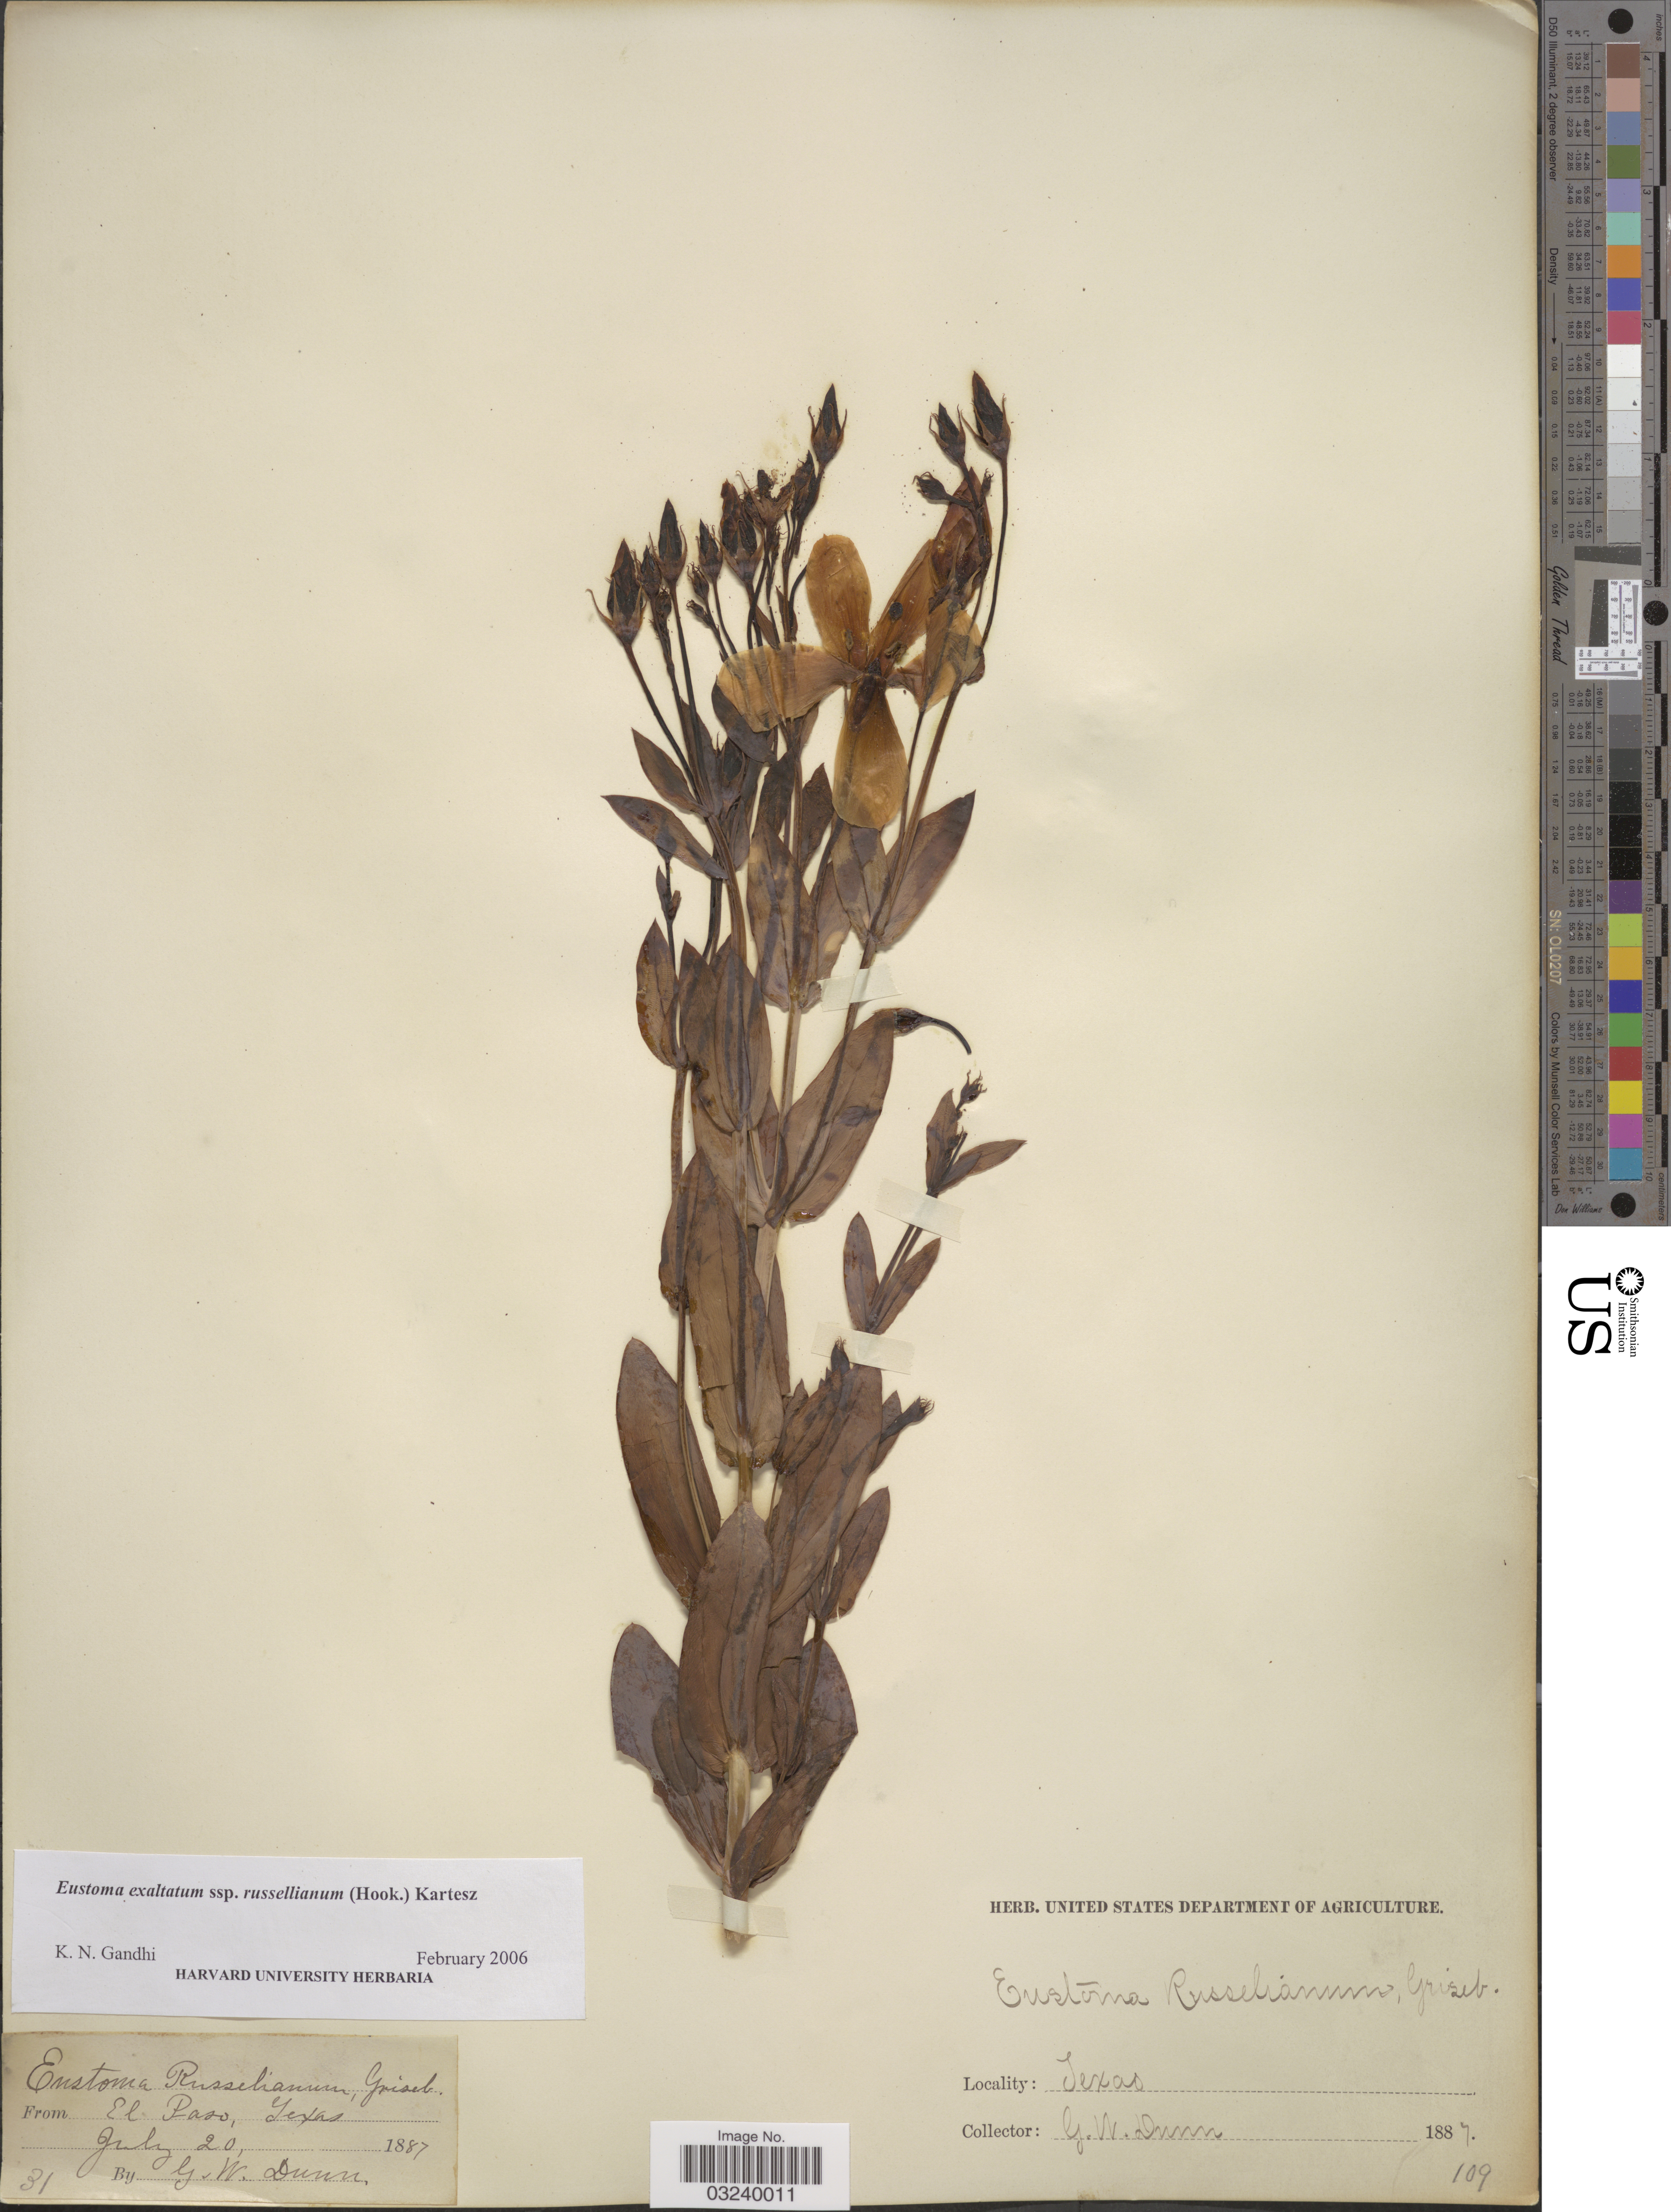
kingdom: Plantae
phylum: Tracheophyta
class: Magnoliopsida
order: Gentianales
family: Gentianaceae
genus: Eustoma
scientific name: Eustoma grandiflorum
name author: (Raf.) Shinners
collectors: G. W.Dunn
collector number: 31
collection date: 1887-07-20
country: United States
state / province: Texas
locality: El Paso, Texas.